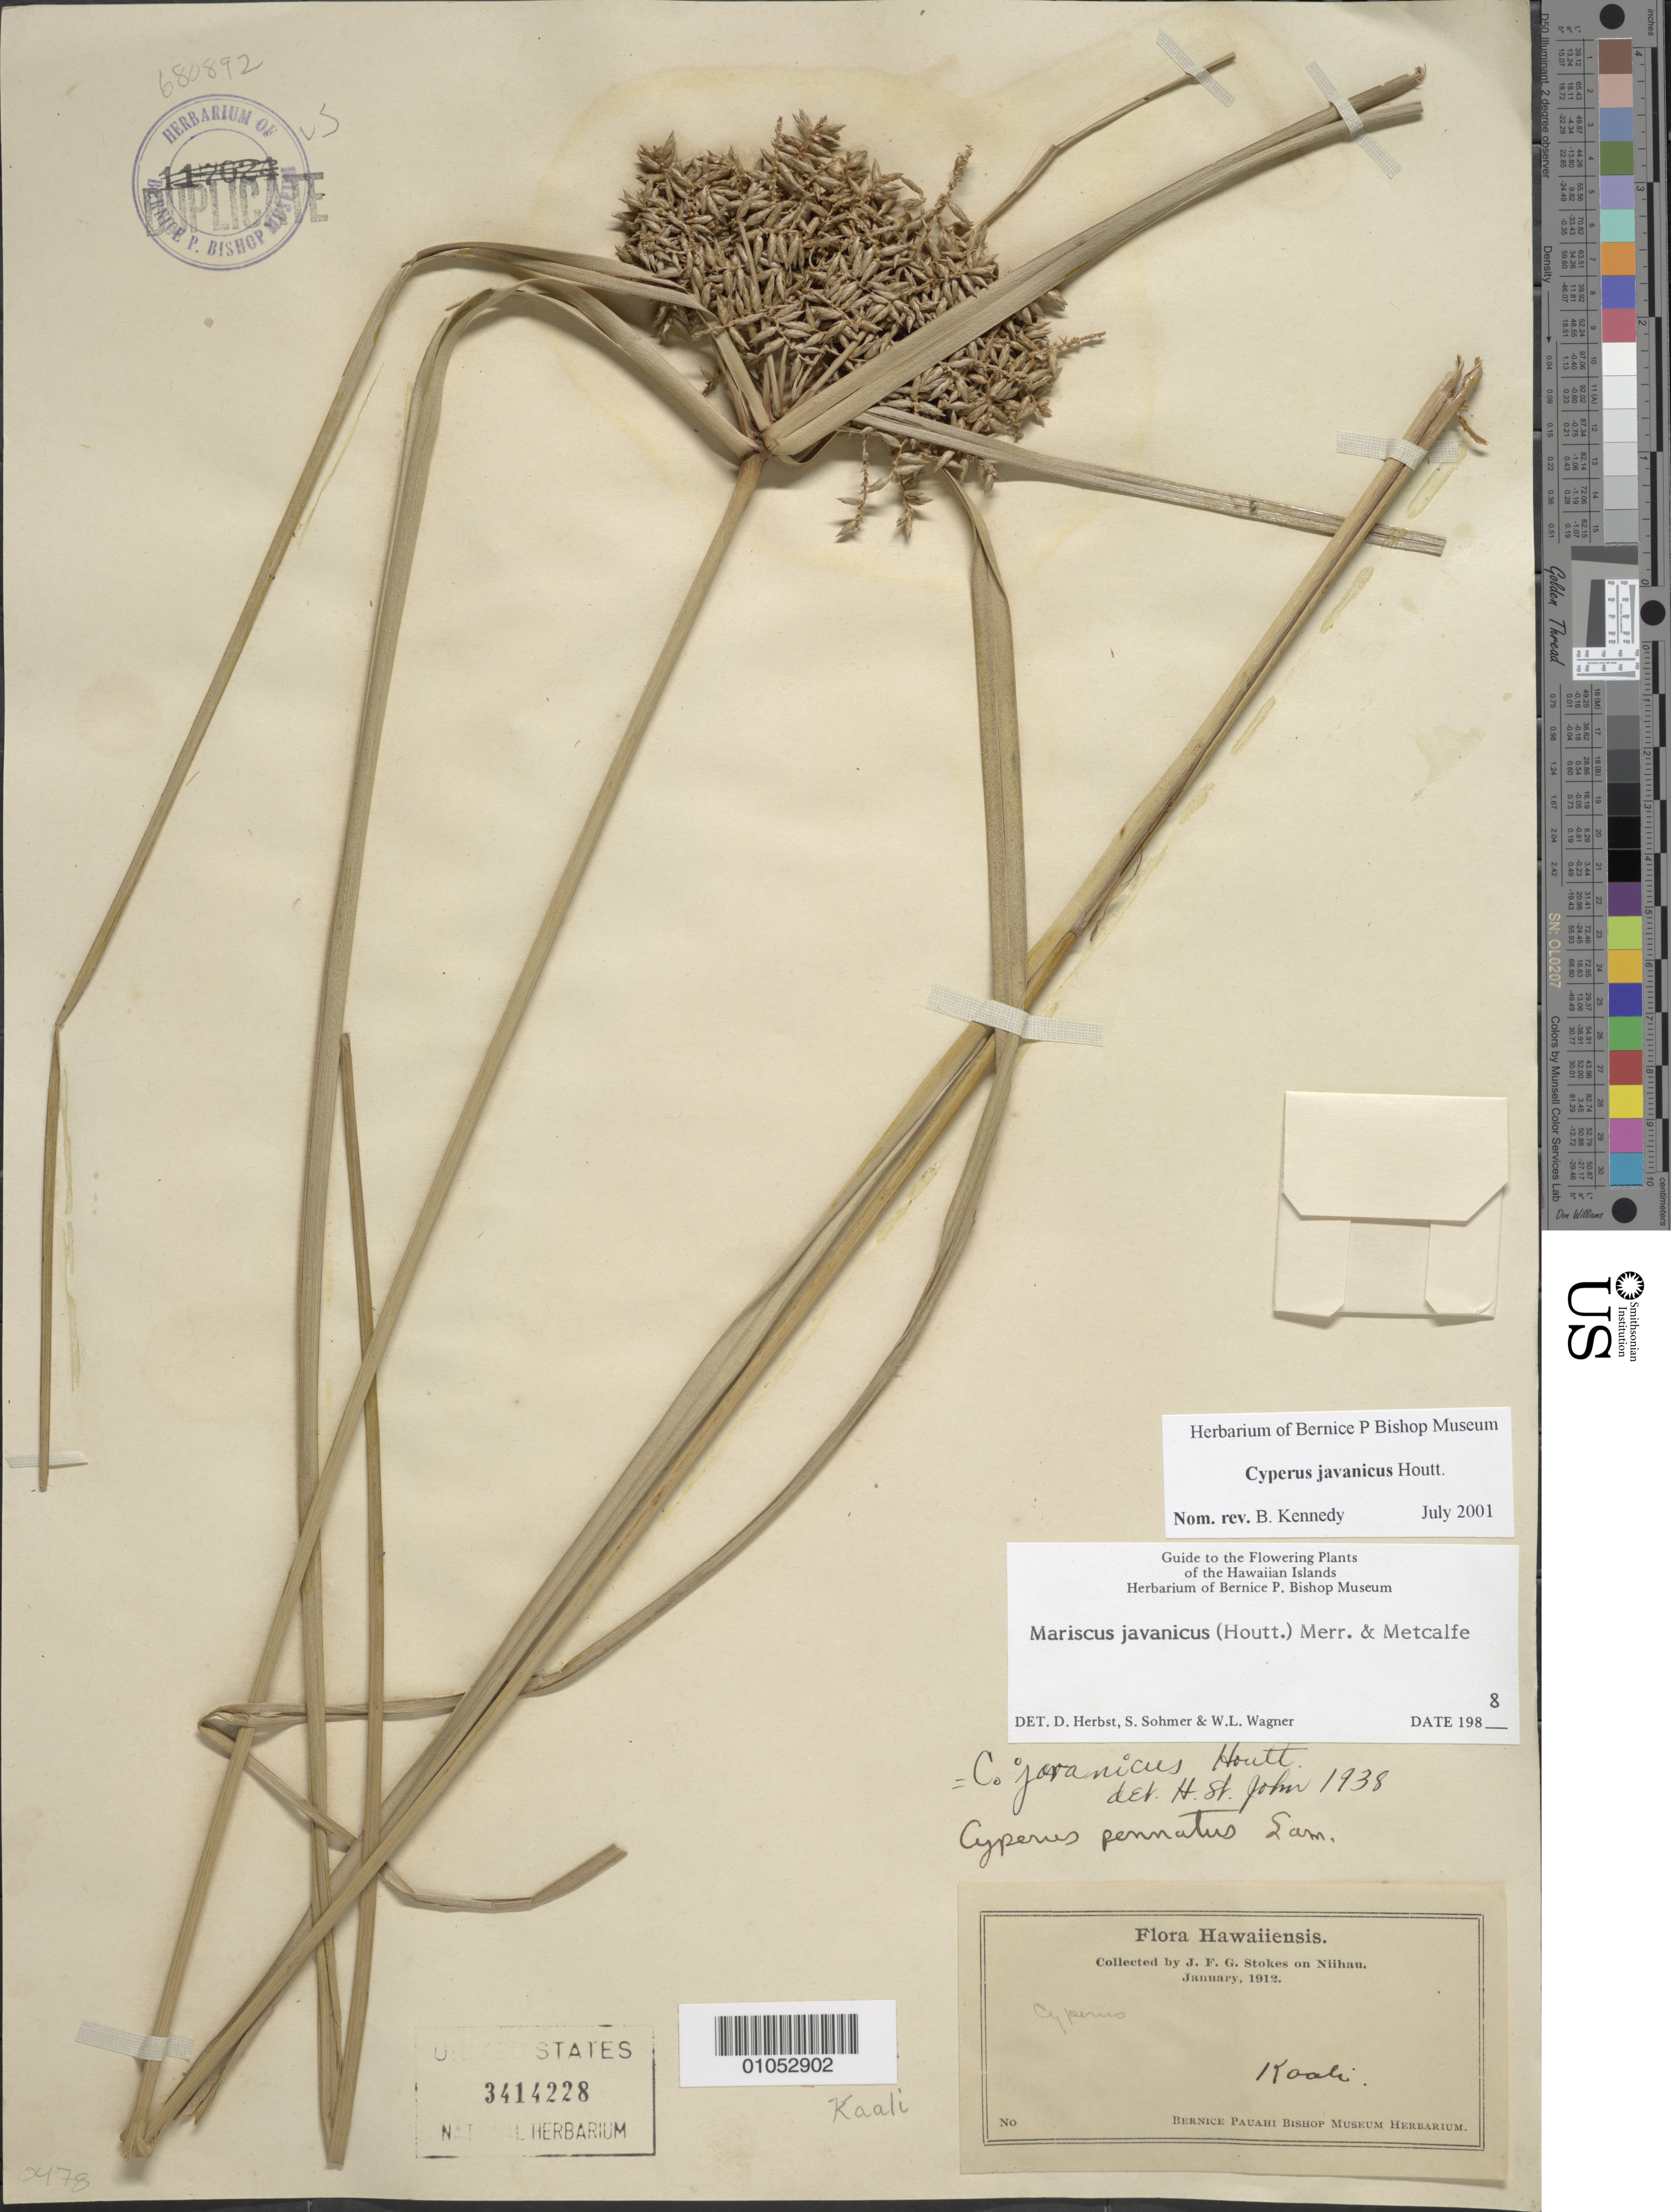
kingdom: Plantae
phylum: Tracheophyta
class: Liliopsida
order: Poales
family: Cyperaceae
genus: Cyperus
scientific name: Cyperus javanicus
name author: Houtt.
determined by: Kennedy, B.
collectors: J. F. G. Stokes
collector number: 1938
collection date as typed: Jan 1912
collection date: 1912-01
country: United States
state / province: Hawaii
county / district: Kauai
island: Ni'ihau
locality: Kaali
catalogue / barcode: US 3414228